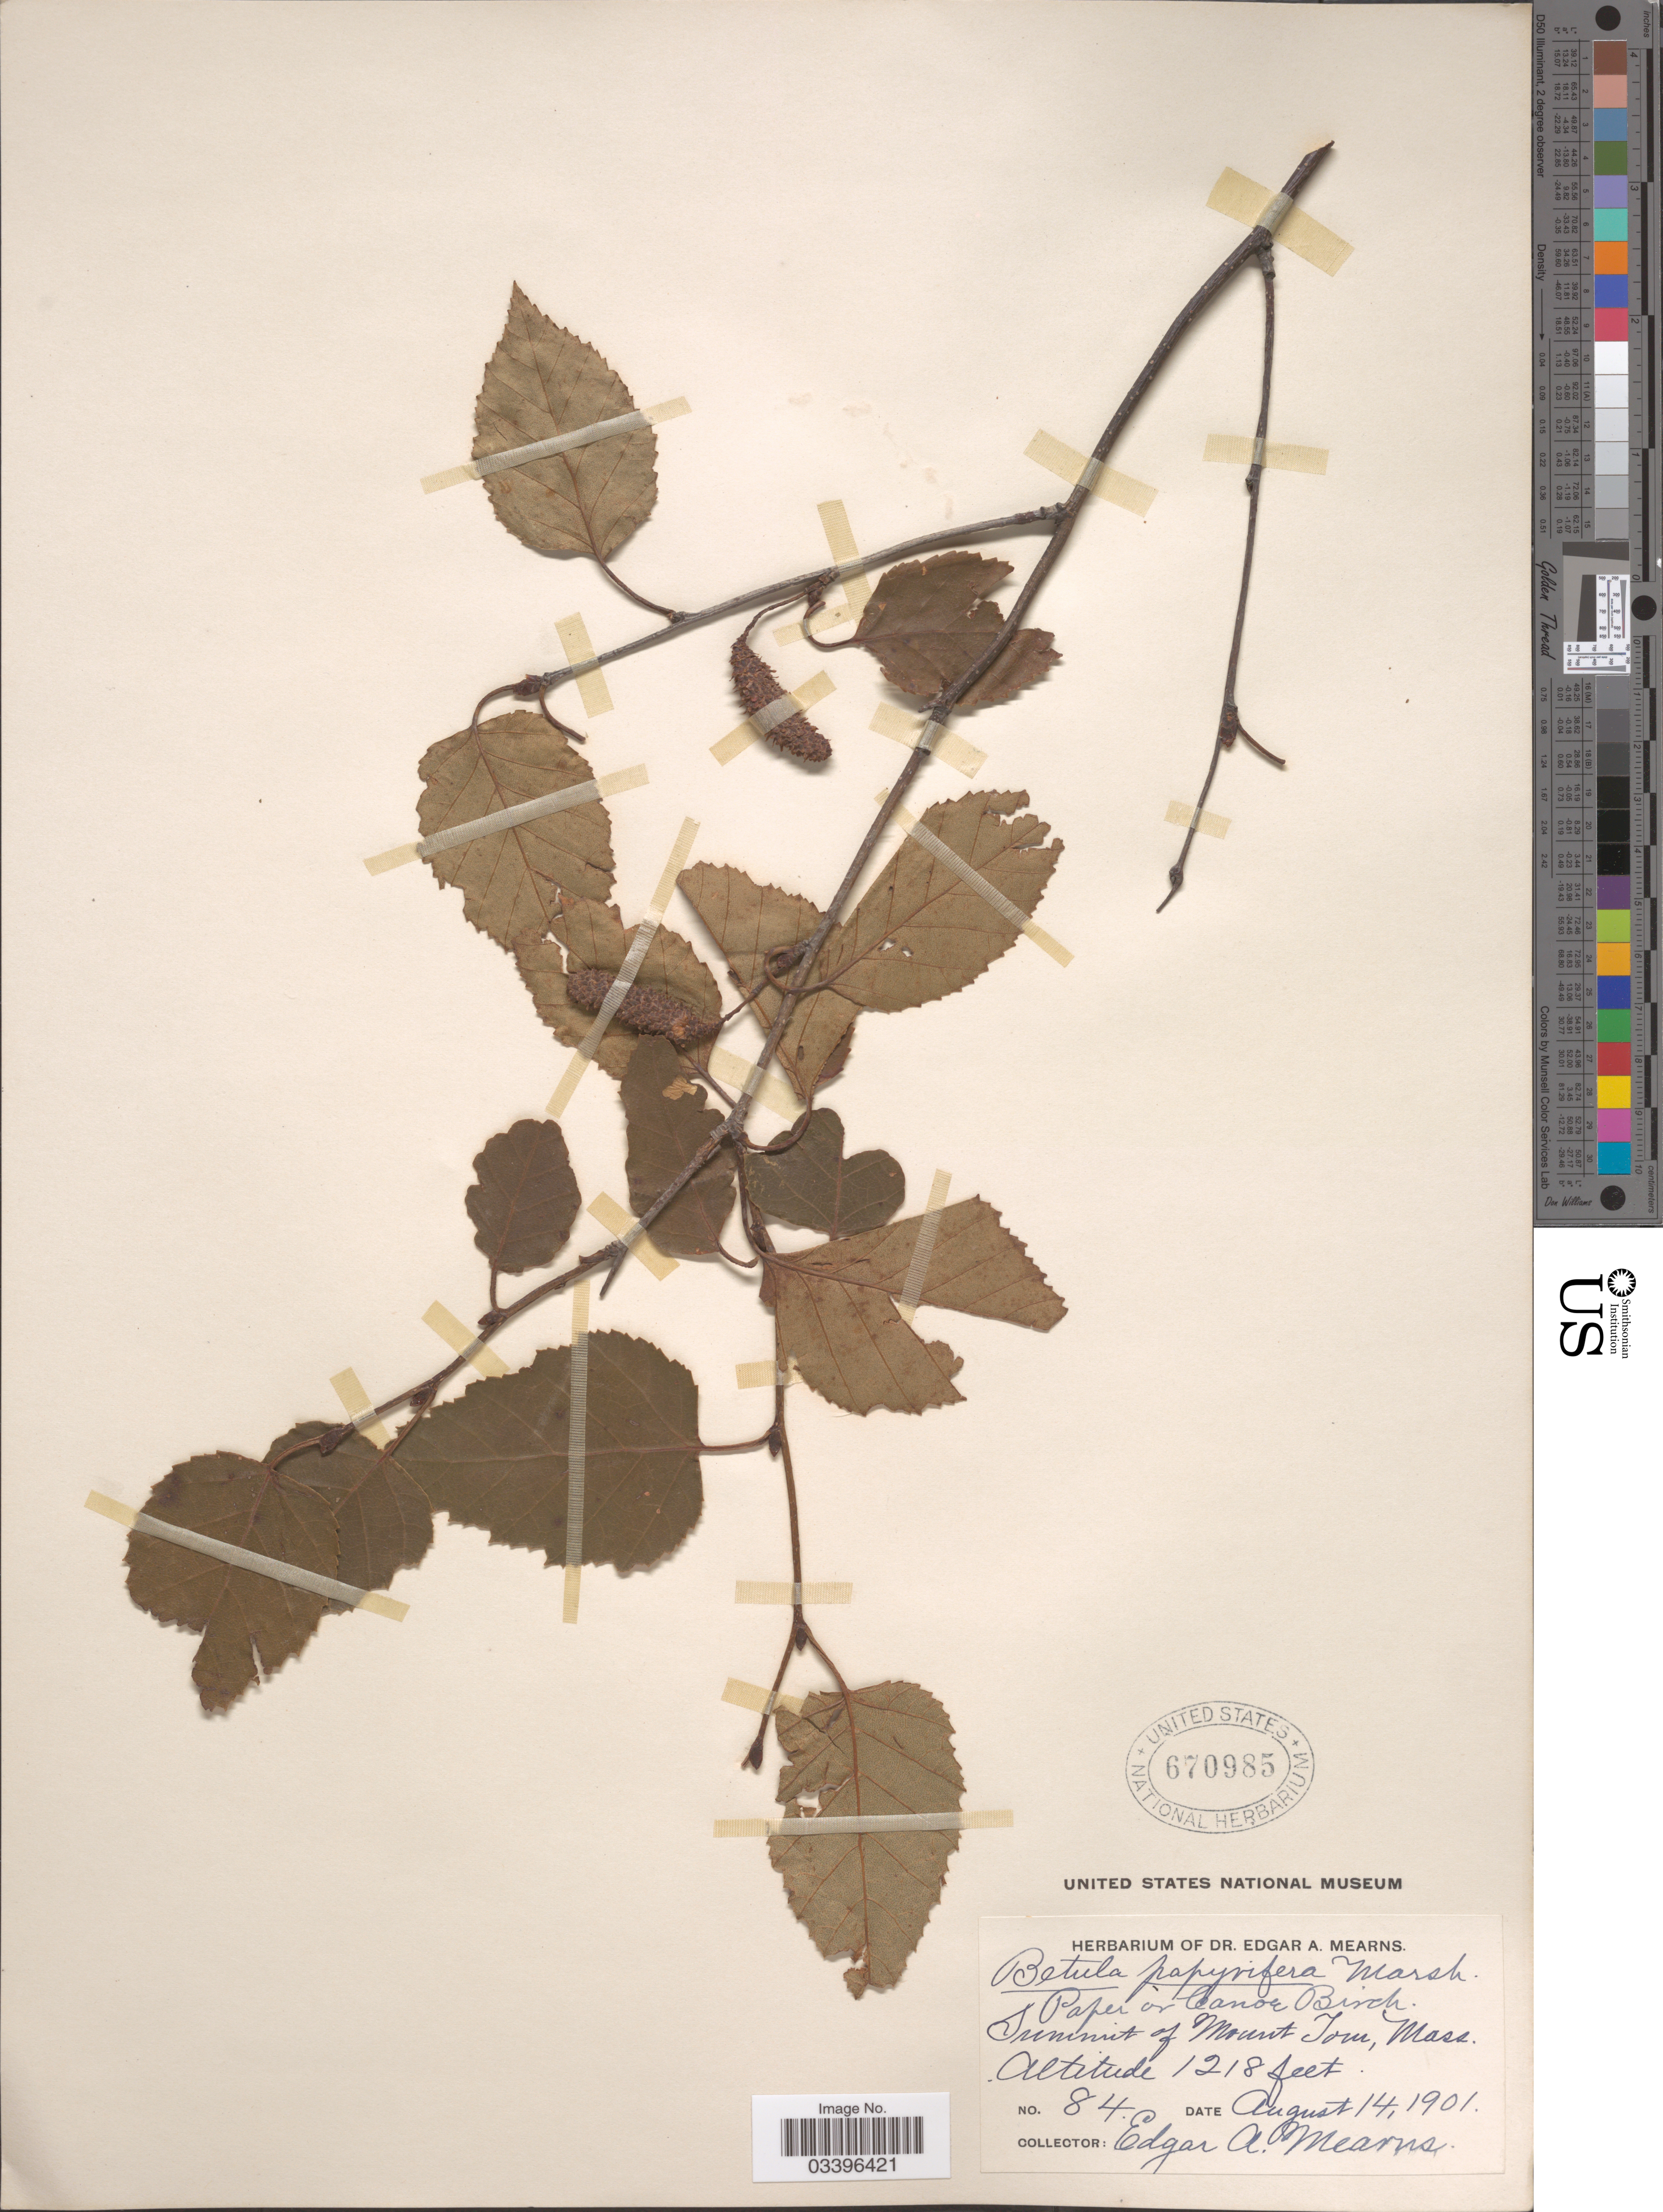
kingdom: Plantae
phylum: Tracheophyta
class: Magnoliopsida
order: Fagales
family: Betulaceae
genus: Betula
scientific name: Betula papyrifera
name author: Marshall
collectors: E. A. Mearns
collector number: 84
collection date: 1901-08-14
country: United States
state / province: Massachusetts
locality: Summit of Mount Tom, Mass.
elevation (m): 371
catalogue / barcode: US 670985